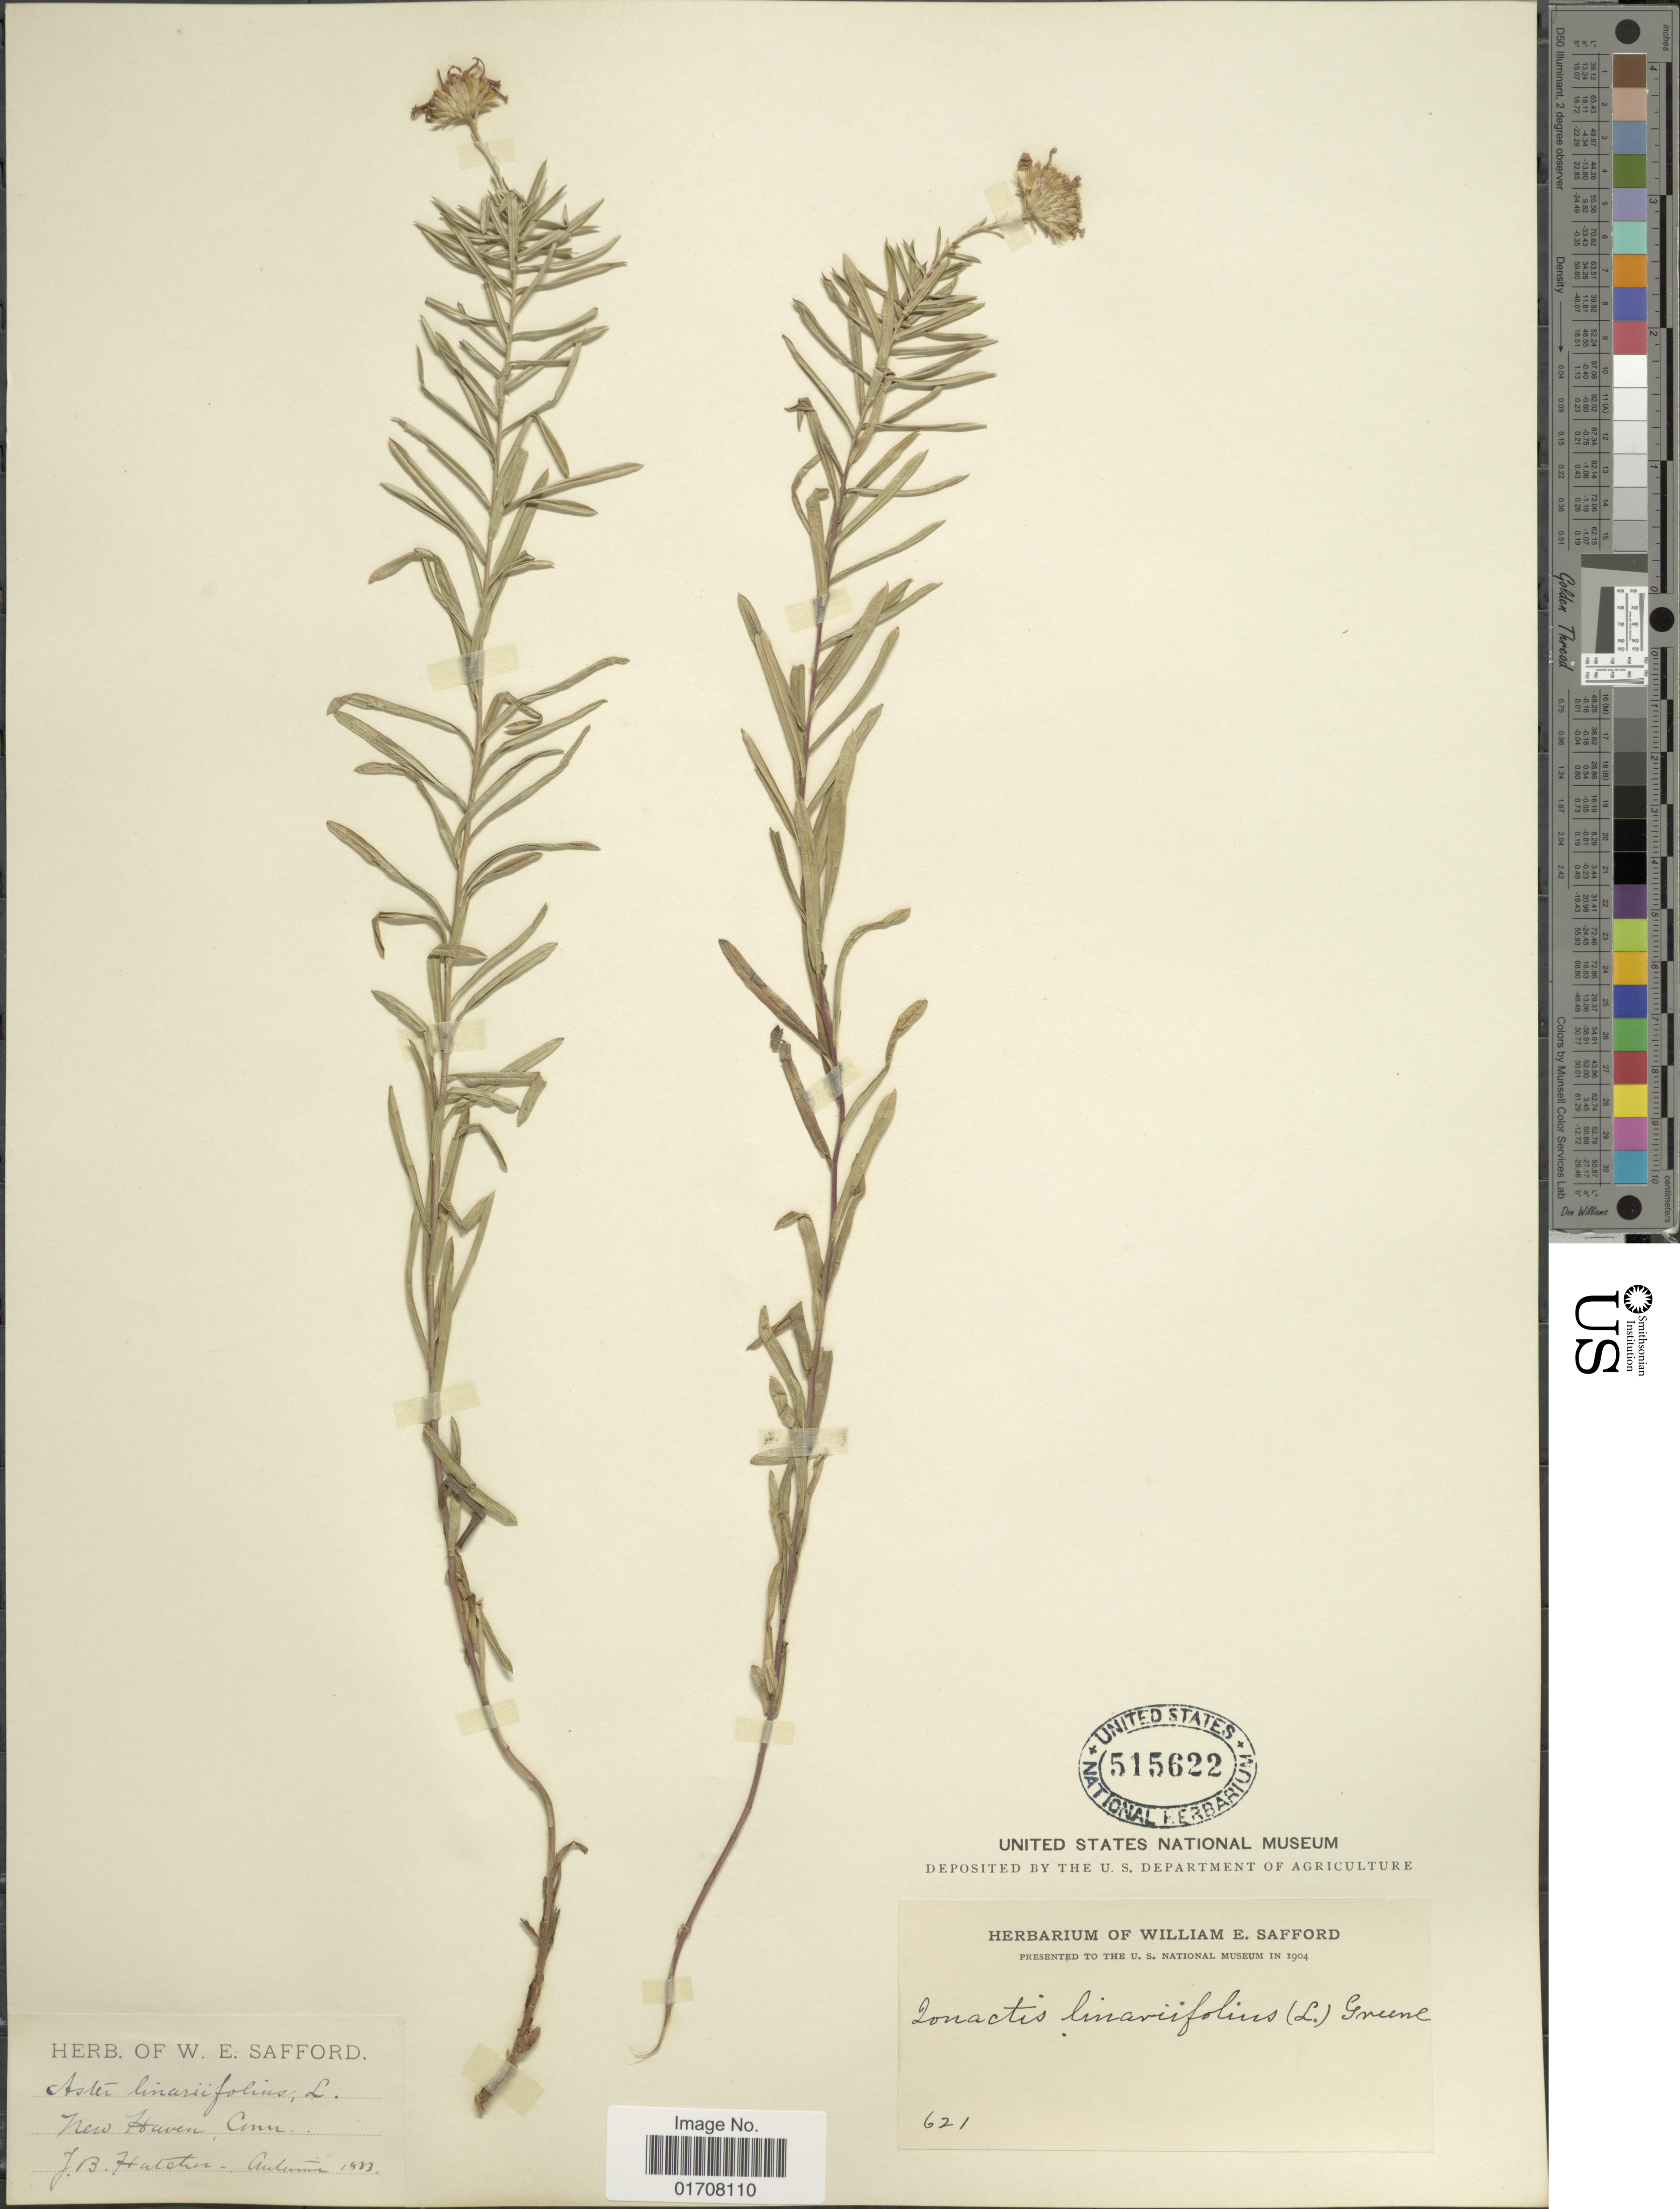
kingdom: Plantae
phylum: Tracheophyta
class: Magnoliopsida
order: Asterales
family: Asteraceae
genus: Ionactis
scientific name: Ionactis linariifolia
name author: (L.) Greene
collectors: J. B. Hutchinson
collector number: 621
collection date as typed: Autum 1883*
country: United States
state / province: Connecticut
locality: New Haven, Conn.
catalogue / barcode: US 515622